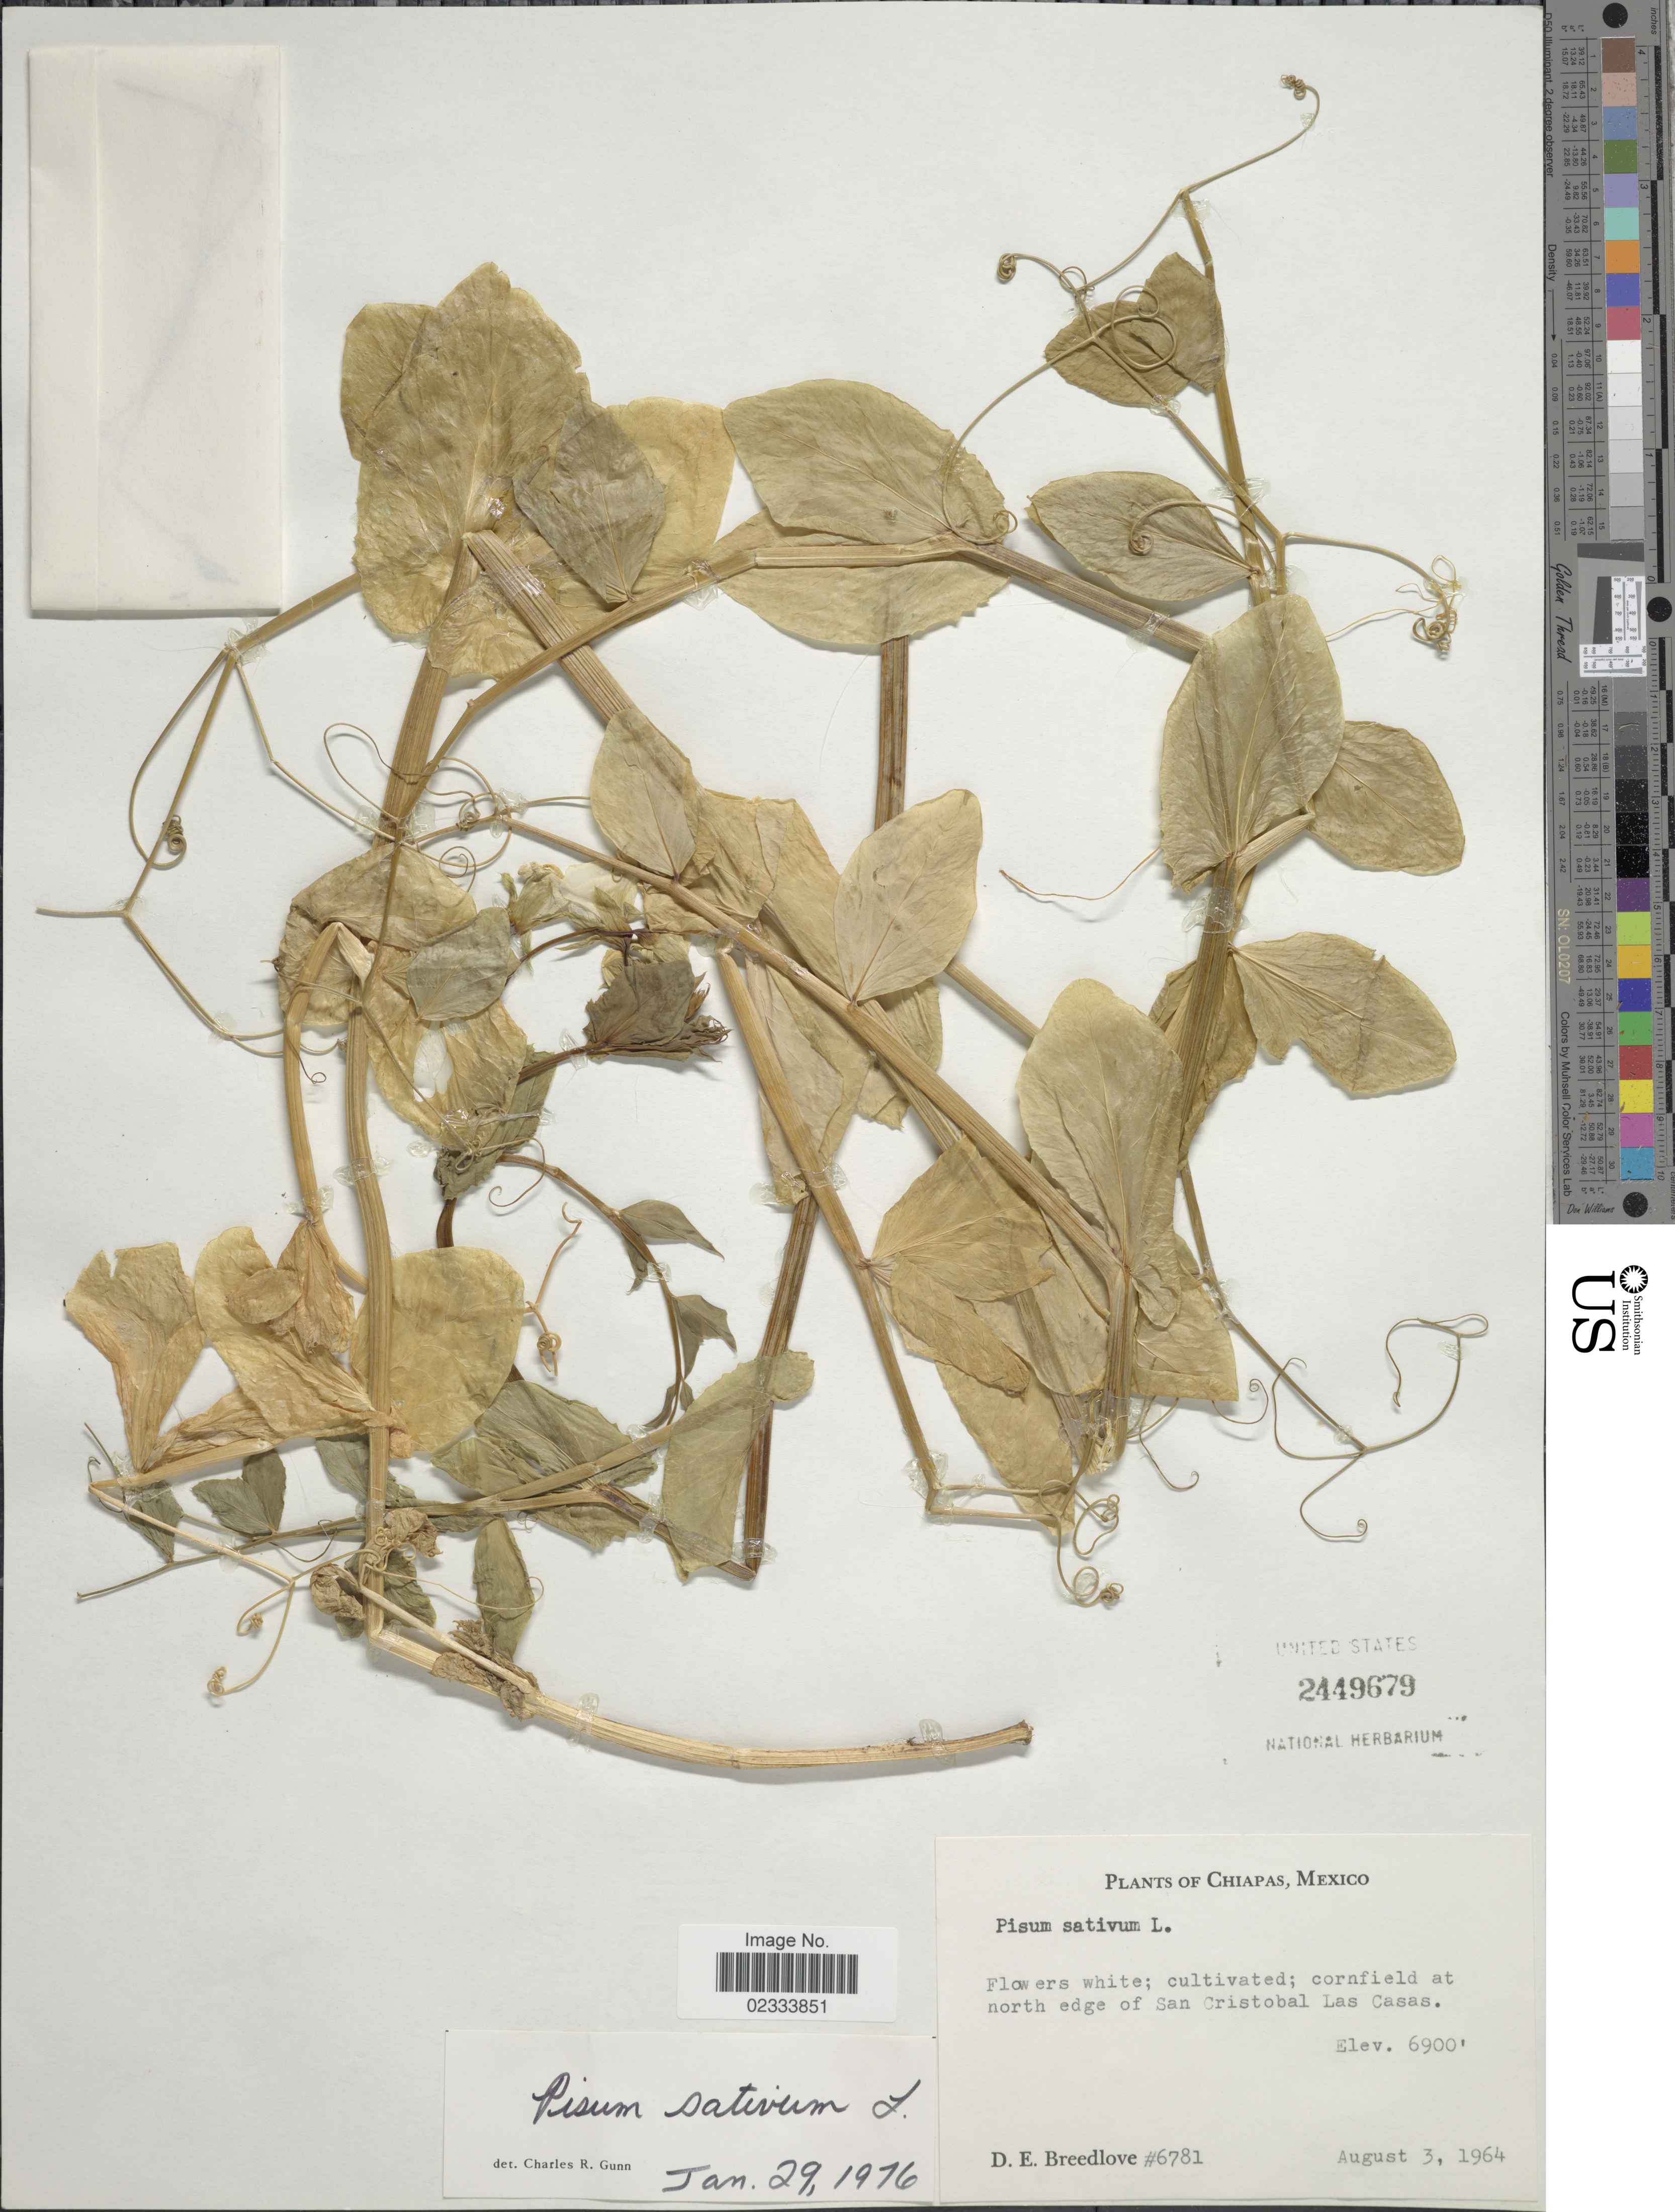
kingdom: Plantae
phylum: Tracheophyta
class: Magnoliopsida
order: Fabales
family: Fabaceae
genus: Pisum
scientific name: Pisum sativum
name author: L.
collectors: D. E. Breedlove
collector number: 6781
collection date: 1964-08-03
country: Mexico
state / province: Chiapas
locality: north edge of San Cristobal Las Casas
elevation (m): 2103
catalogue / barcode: US 2449679